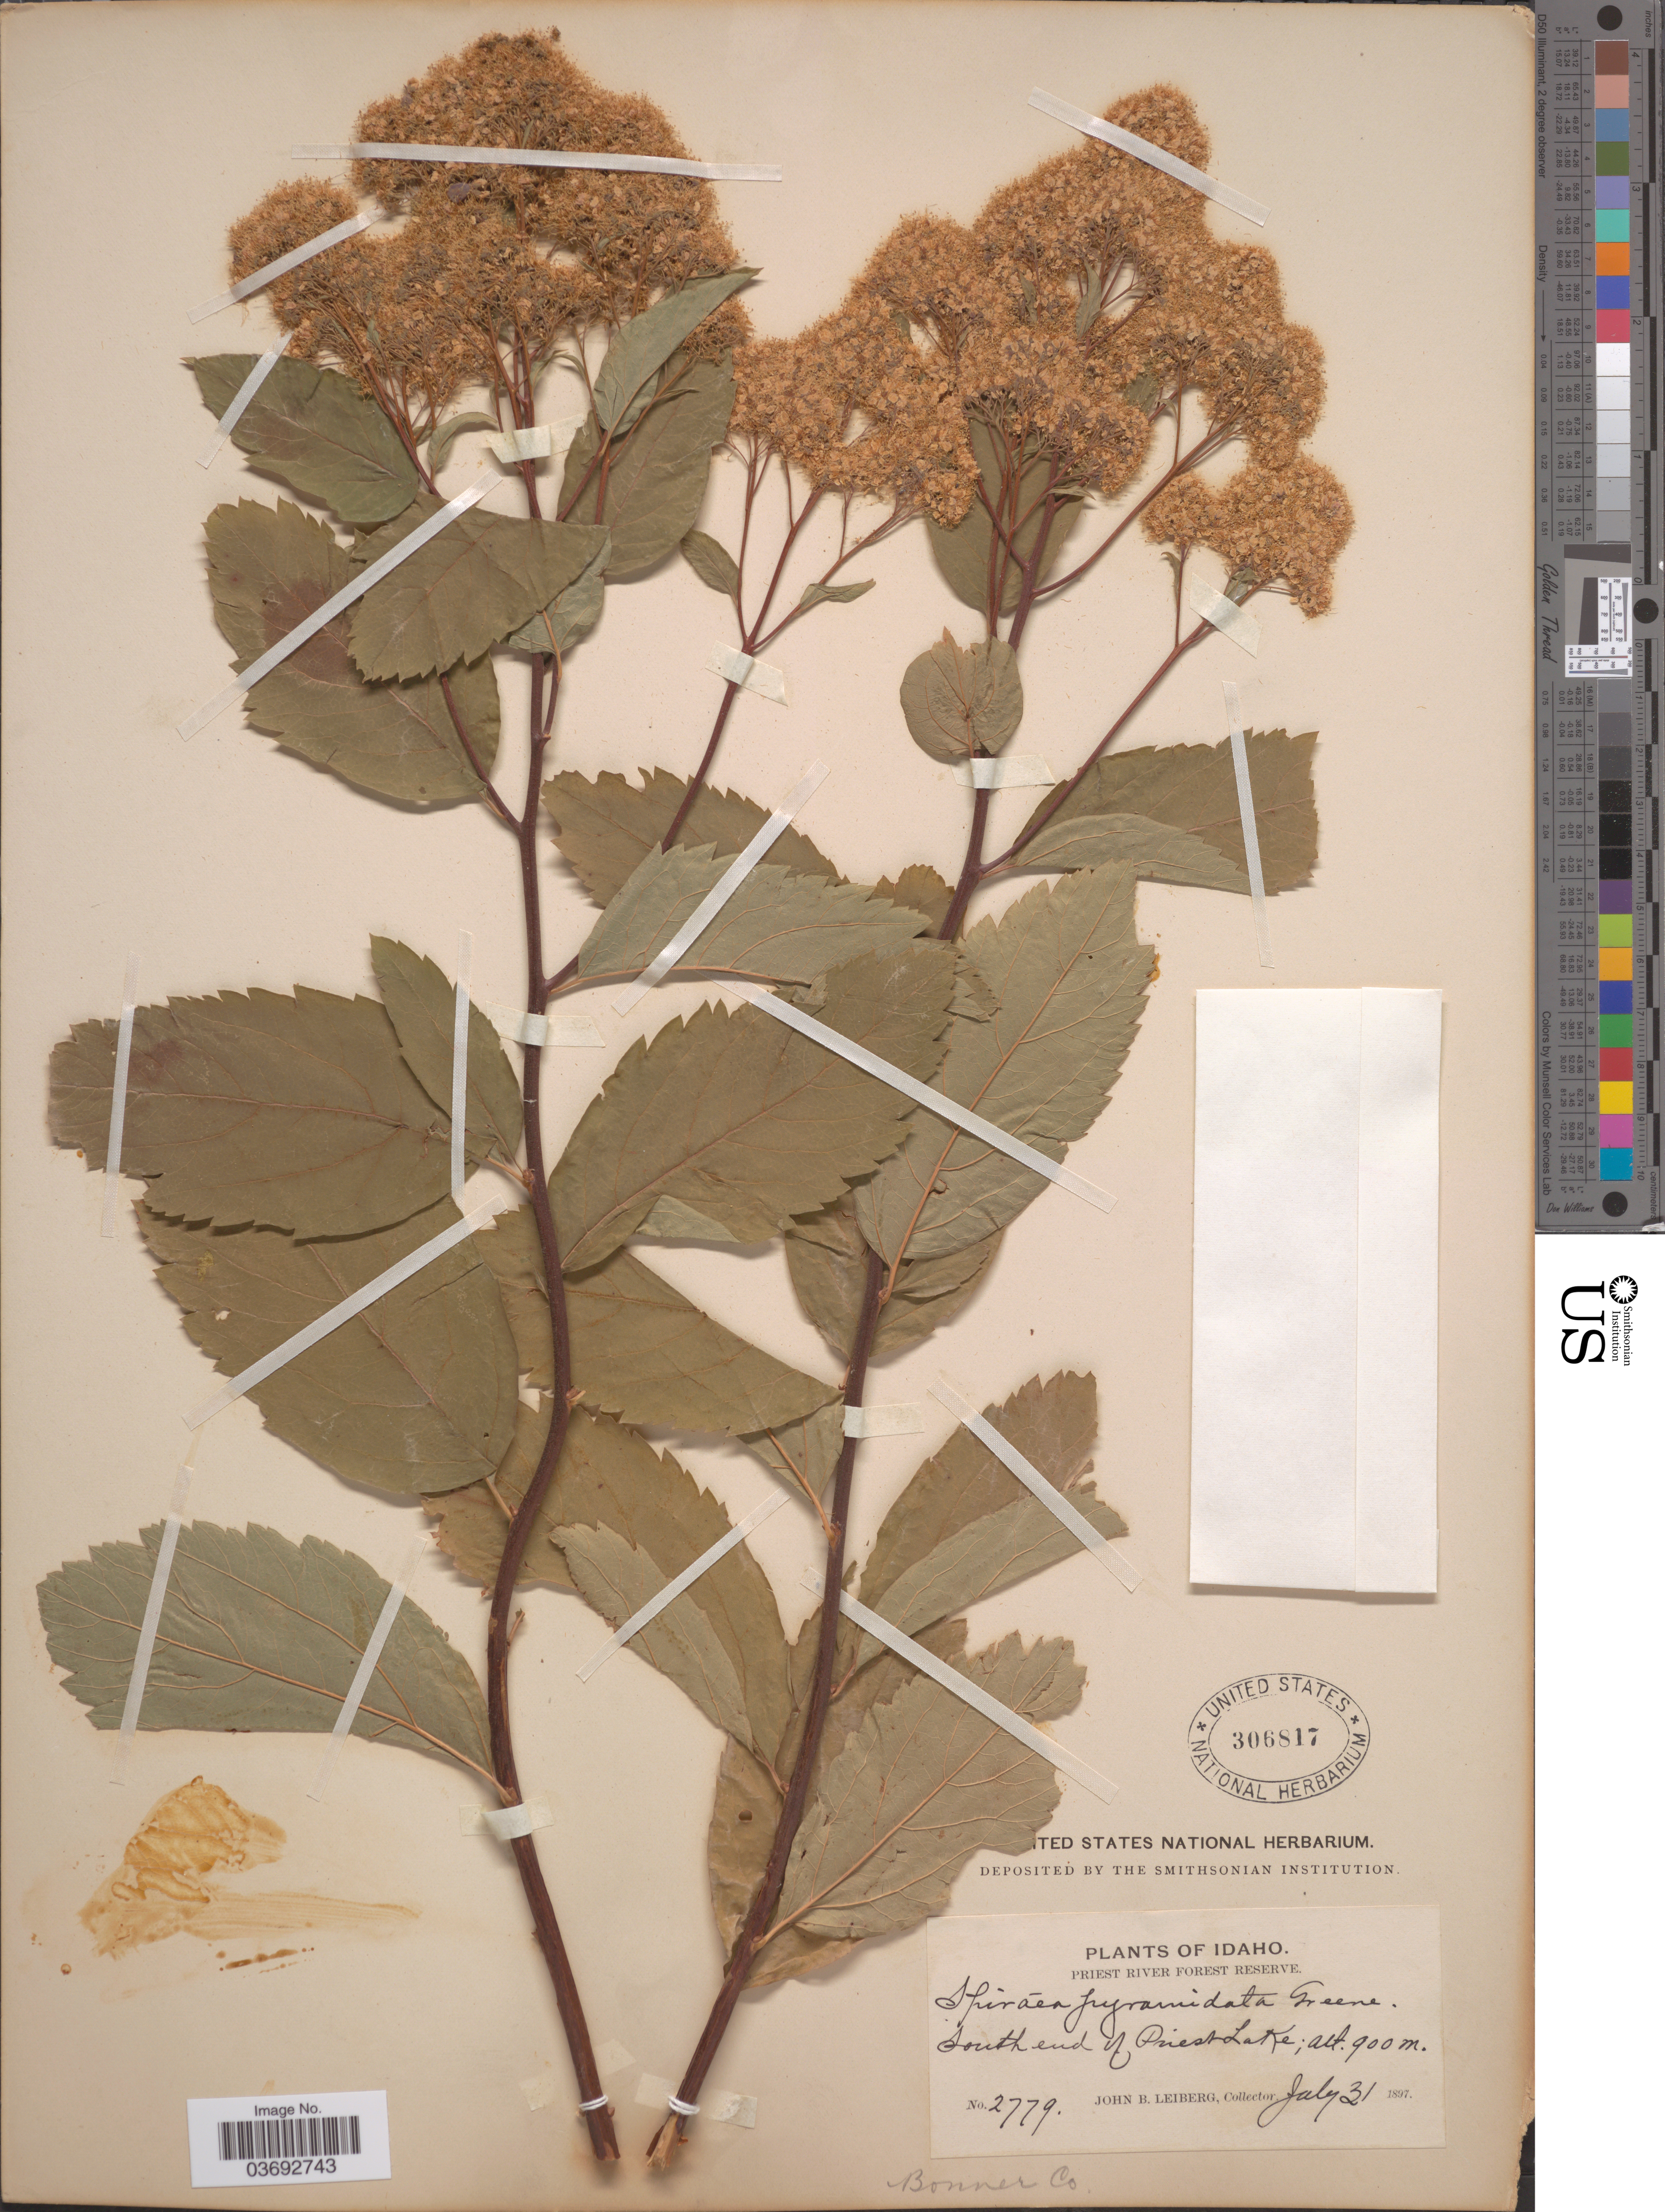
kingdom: Plantae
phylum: Tracheophyta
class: Magnoliopsida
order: Rosales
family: Rosaceae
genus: Spiraea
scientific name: Spiraea pyramidata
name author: Greene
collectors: J. B. Leiberg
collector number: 2779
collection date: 1897-07-31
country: United States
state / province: Idaho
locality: Priest River Forest Reserve. South end of Priest Lake.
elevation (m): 900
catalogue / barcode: US 306817